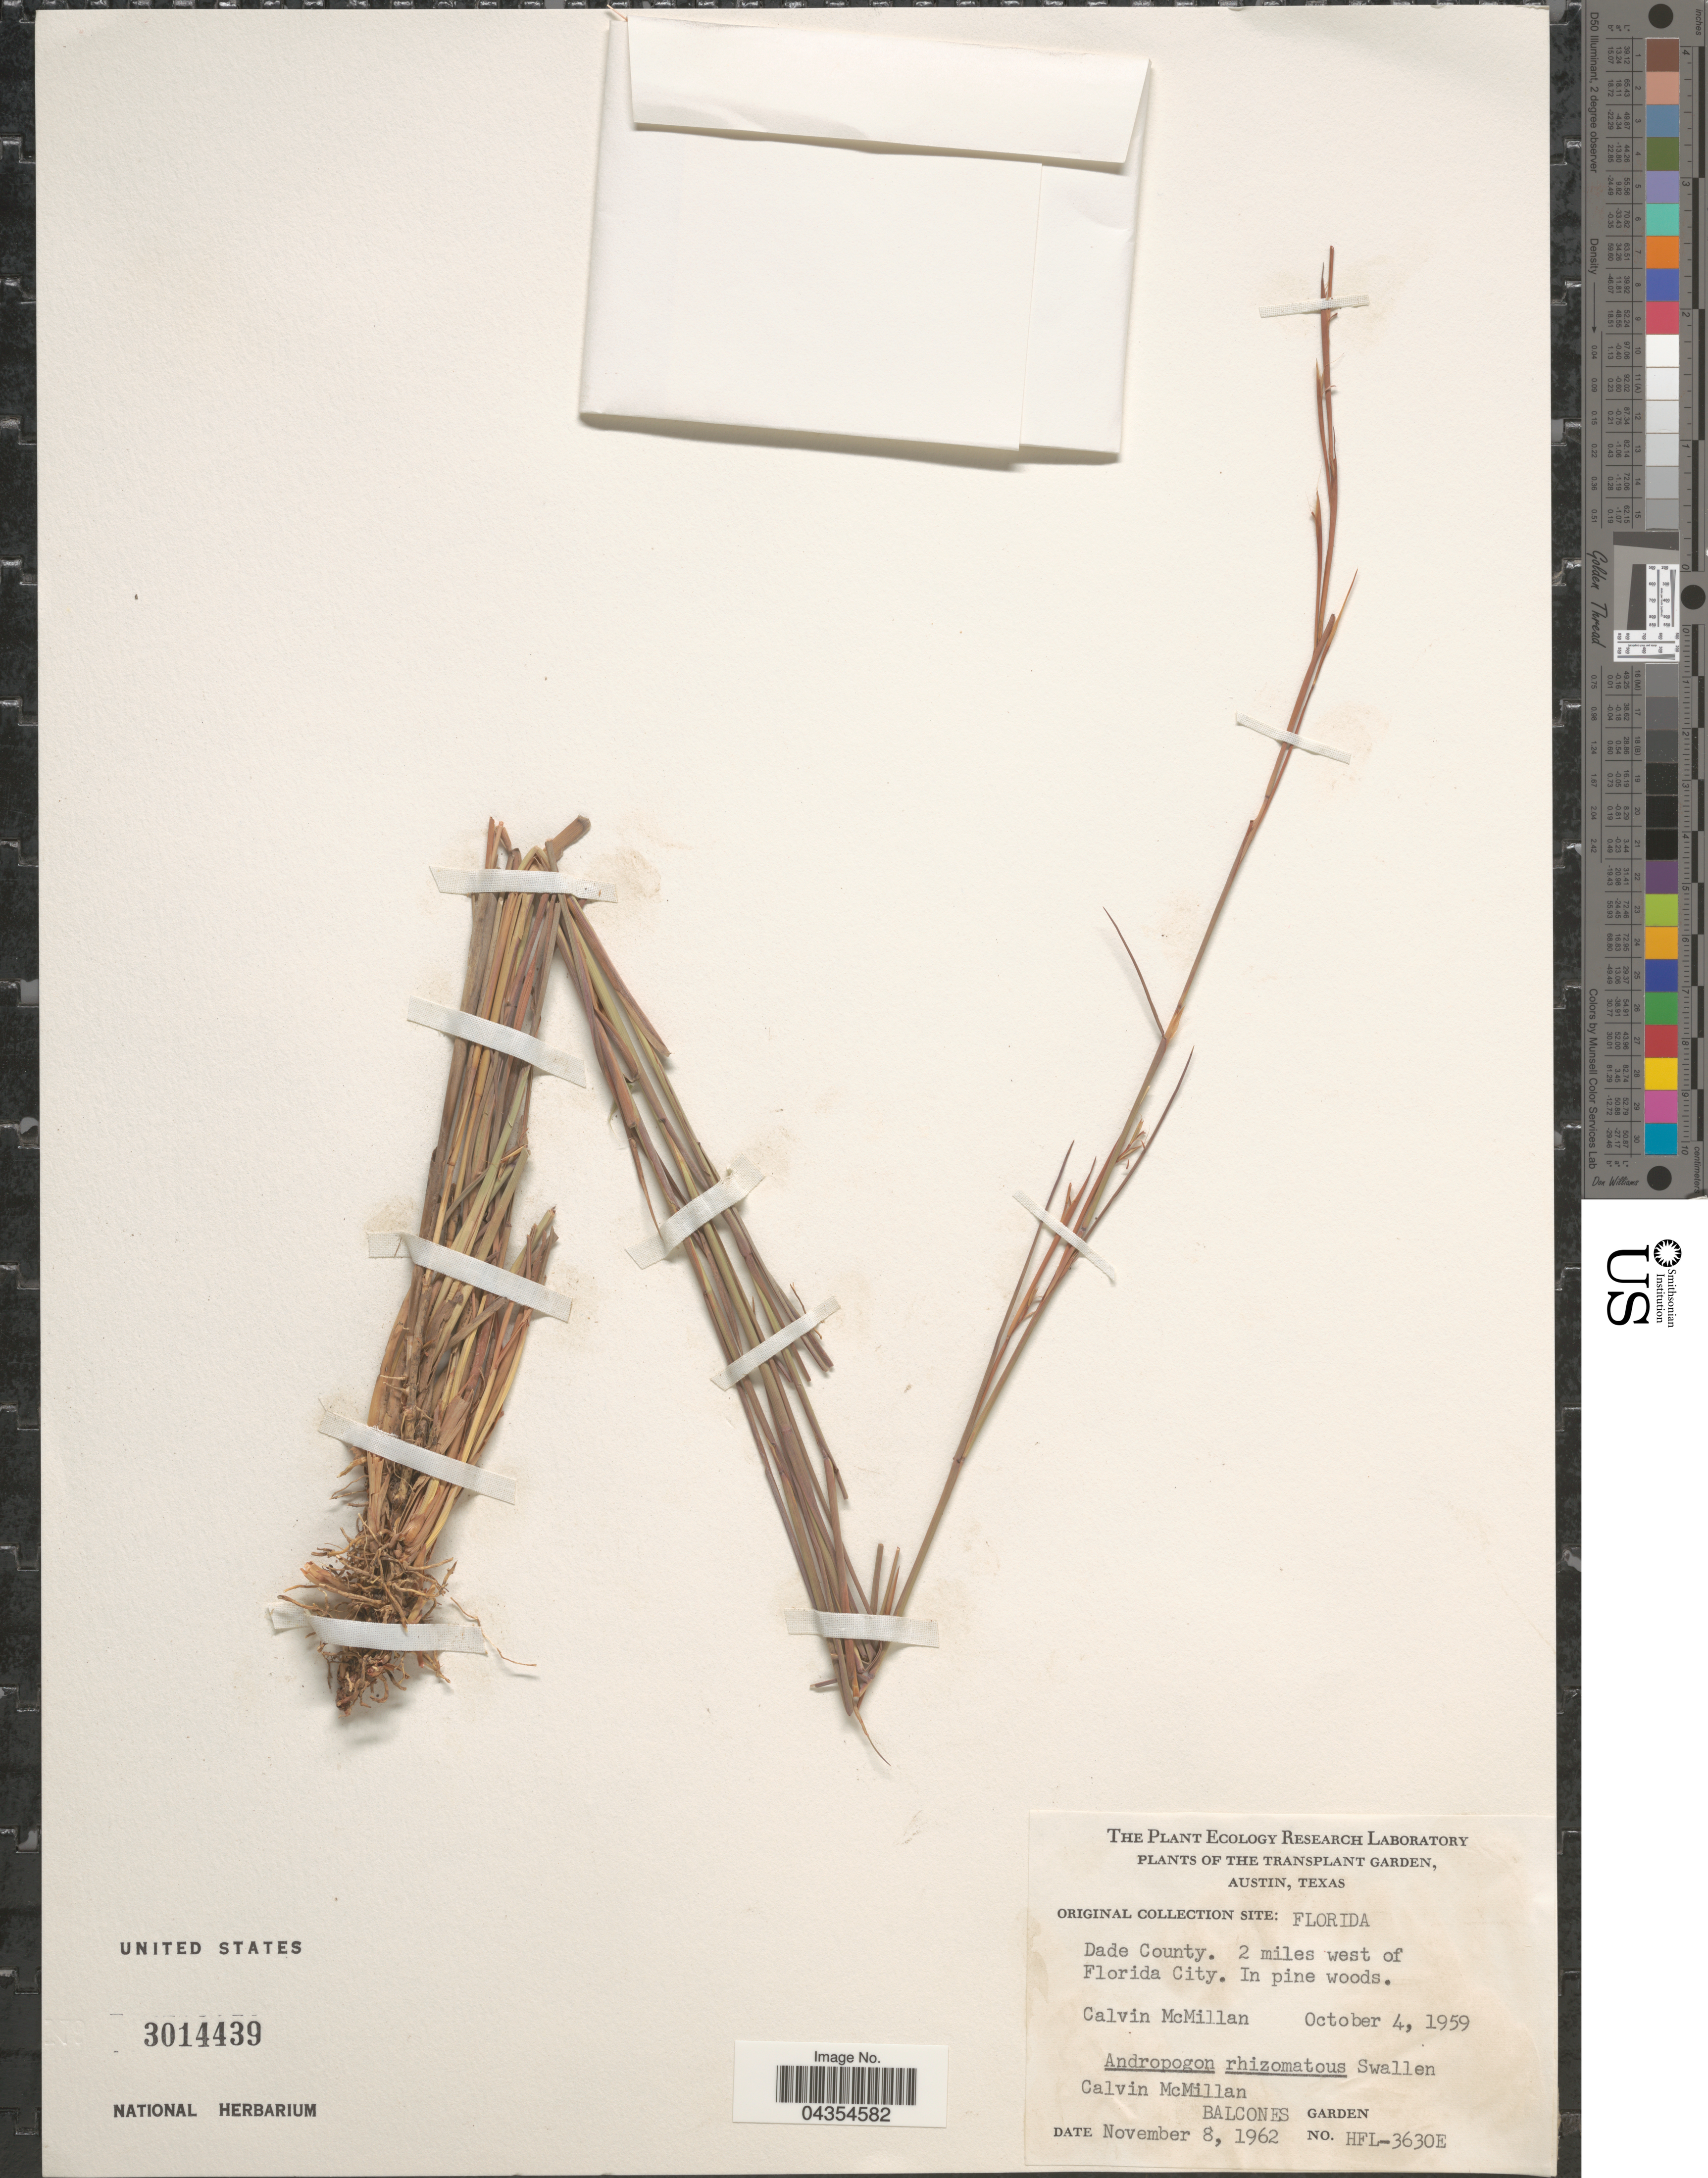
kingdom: Plantae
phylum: Tracheophyta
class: Liliopsida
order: Poales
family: Poaceae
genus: Schizachyrium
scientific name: Schizachyrium rhizomatum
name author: (Swallen) Gould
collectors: C. McMillan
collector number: HFL-3630E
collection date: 1962-11-08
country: United States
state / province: Texas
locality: The Plant Ecology Research Laboratory. The Transplant Garden, Austin. Balcones Garden.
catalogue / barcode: US 3014439